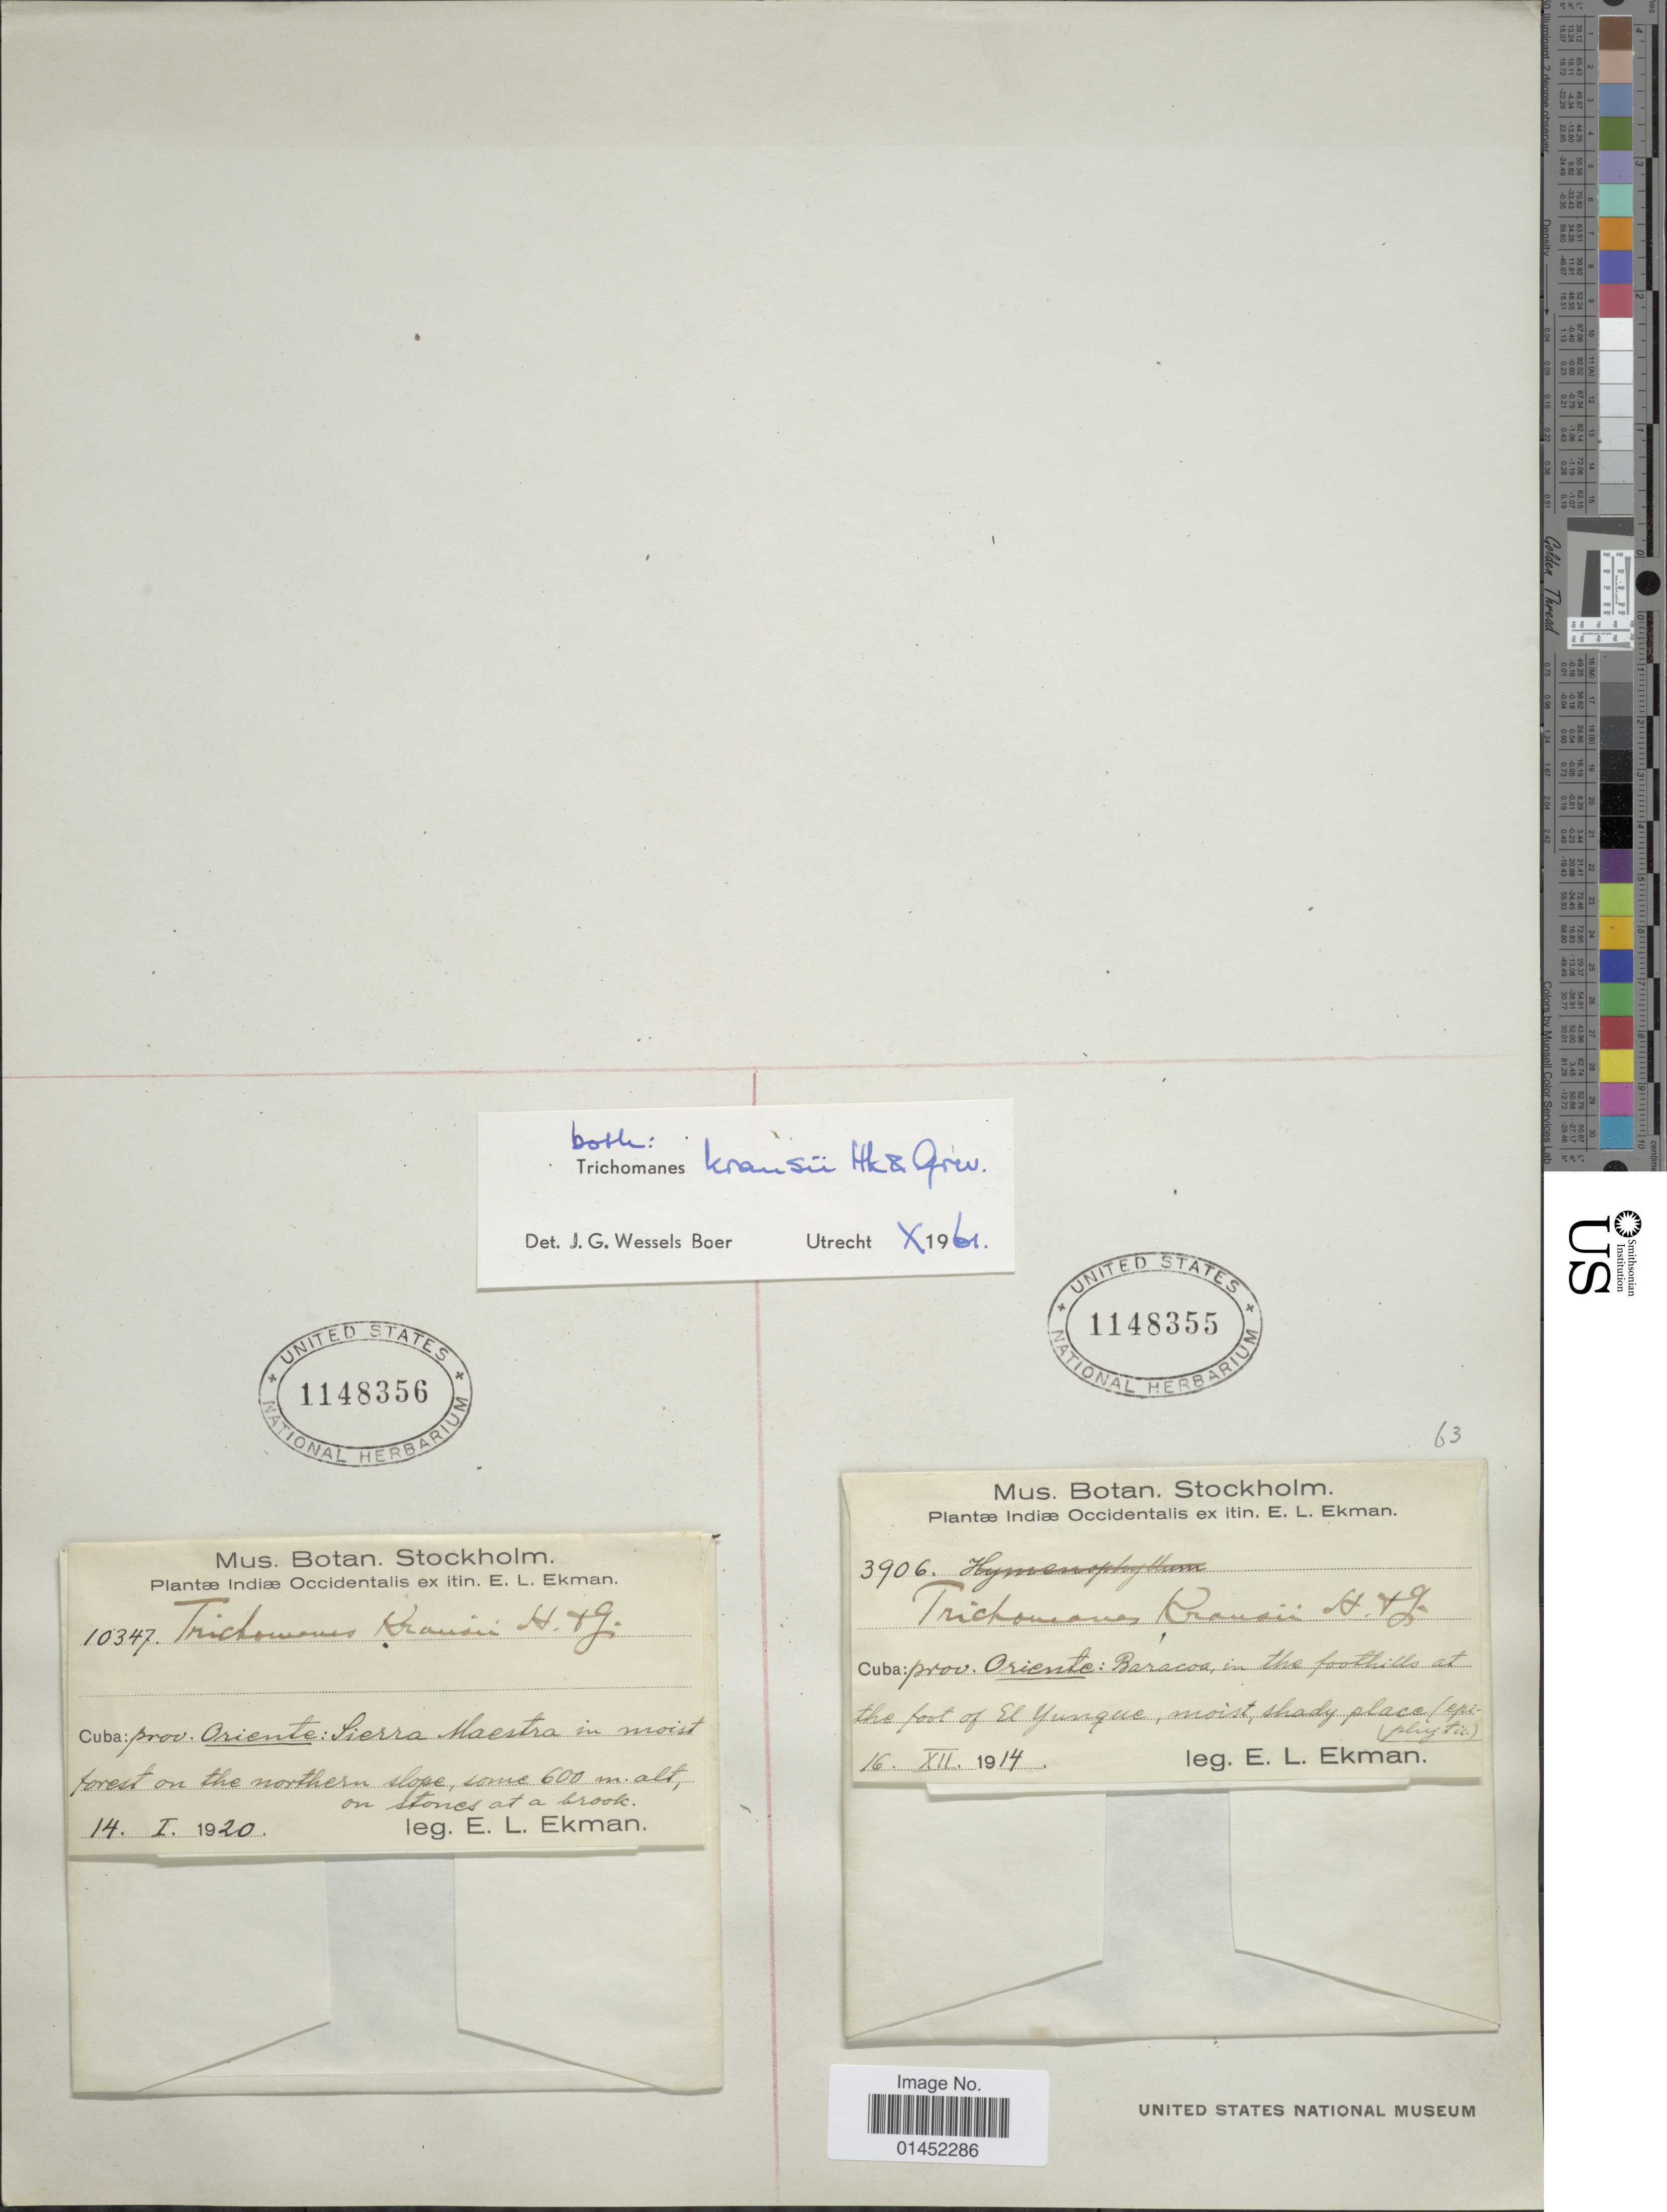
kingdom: Plantae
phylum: Tracheophyta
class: Polypodiopsida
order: Hymenophyllales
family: Hymenophyllaceae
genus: Didymoglossum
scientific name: Didymoglossum kraussii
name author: (Hook. & Grev.) C. Presl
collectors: E. L. Ekman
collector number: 10347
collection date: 1920-01-14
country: Cuba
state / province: Oriente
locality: Sierra Maestra in moist forest on the northern slope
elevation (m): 600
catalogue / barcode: US 1148356-2